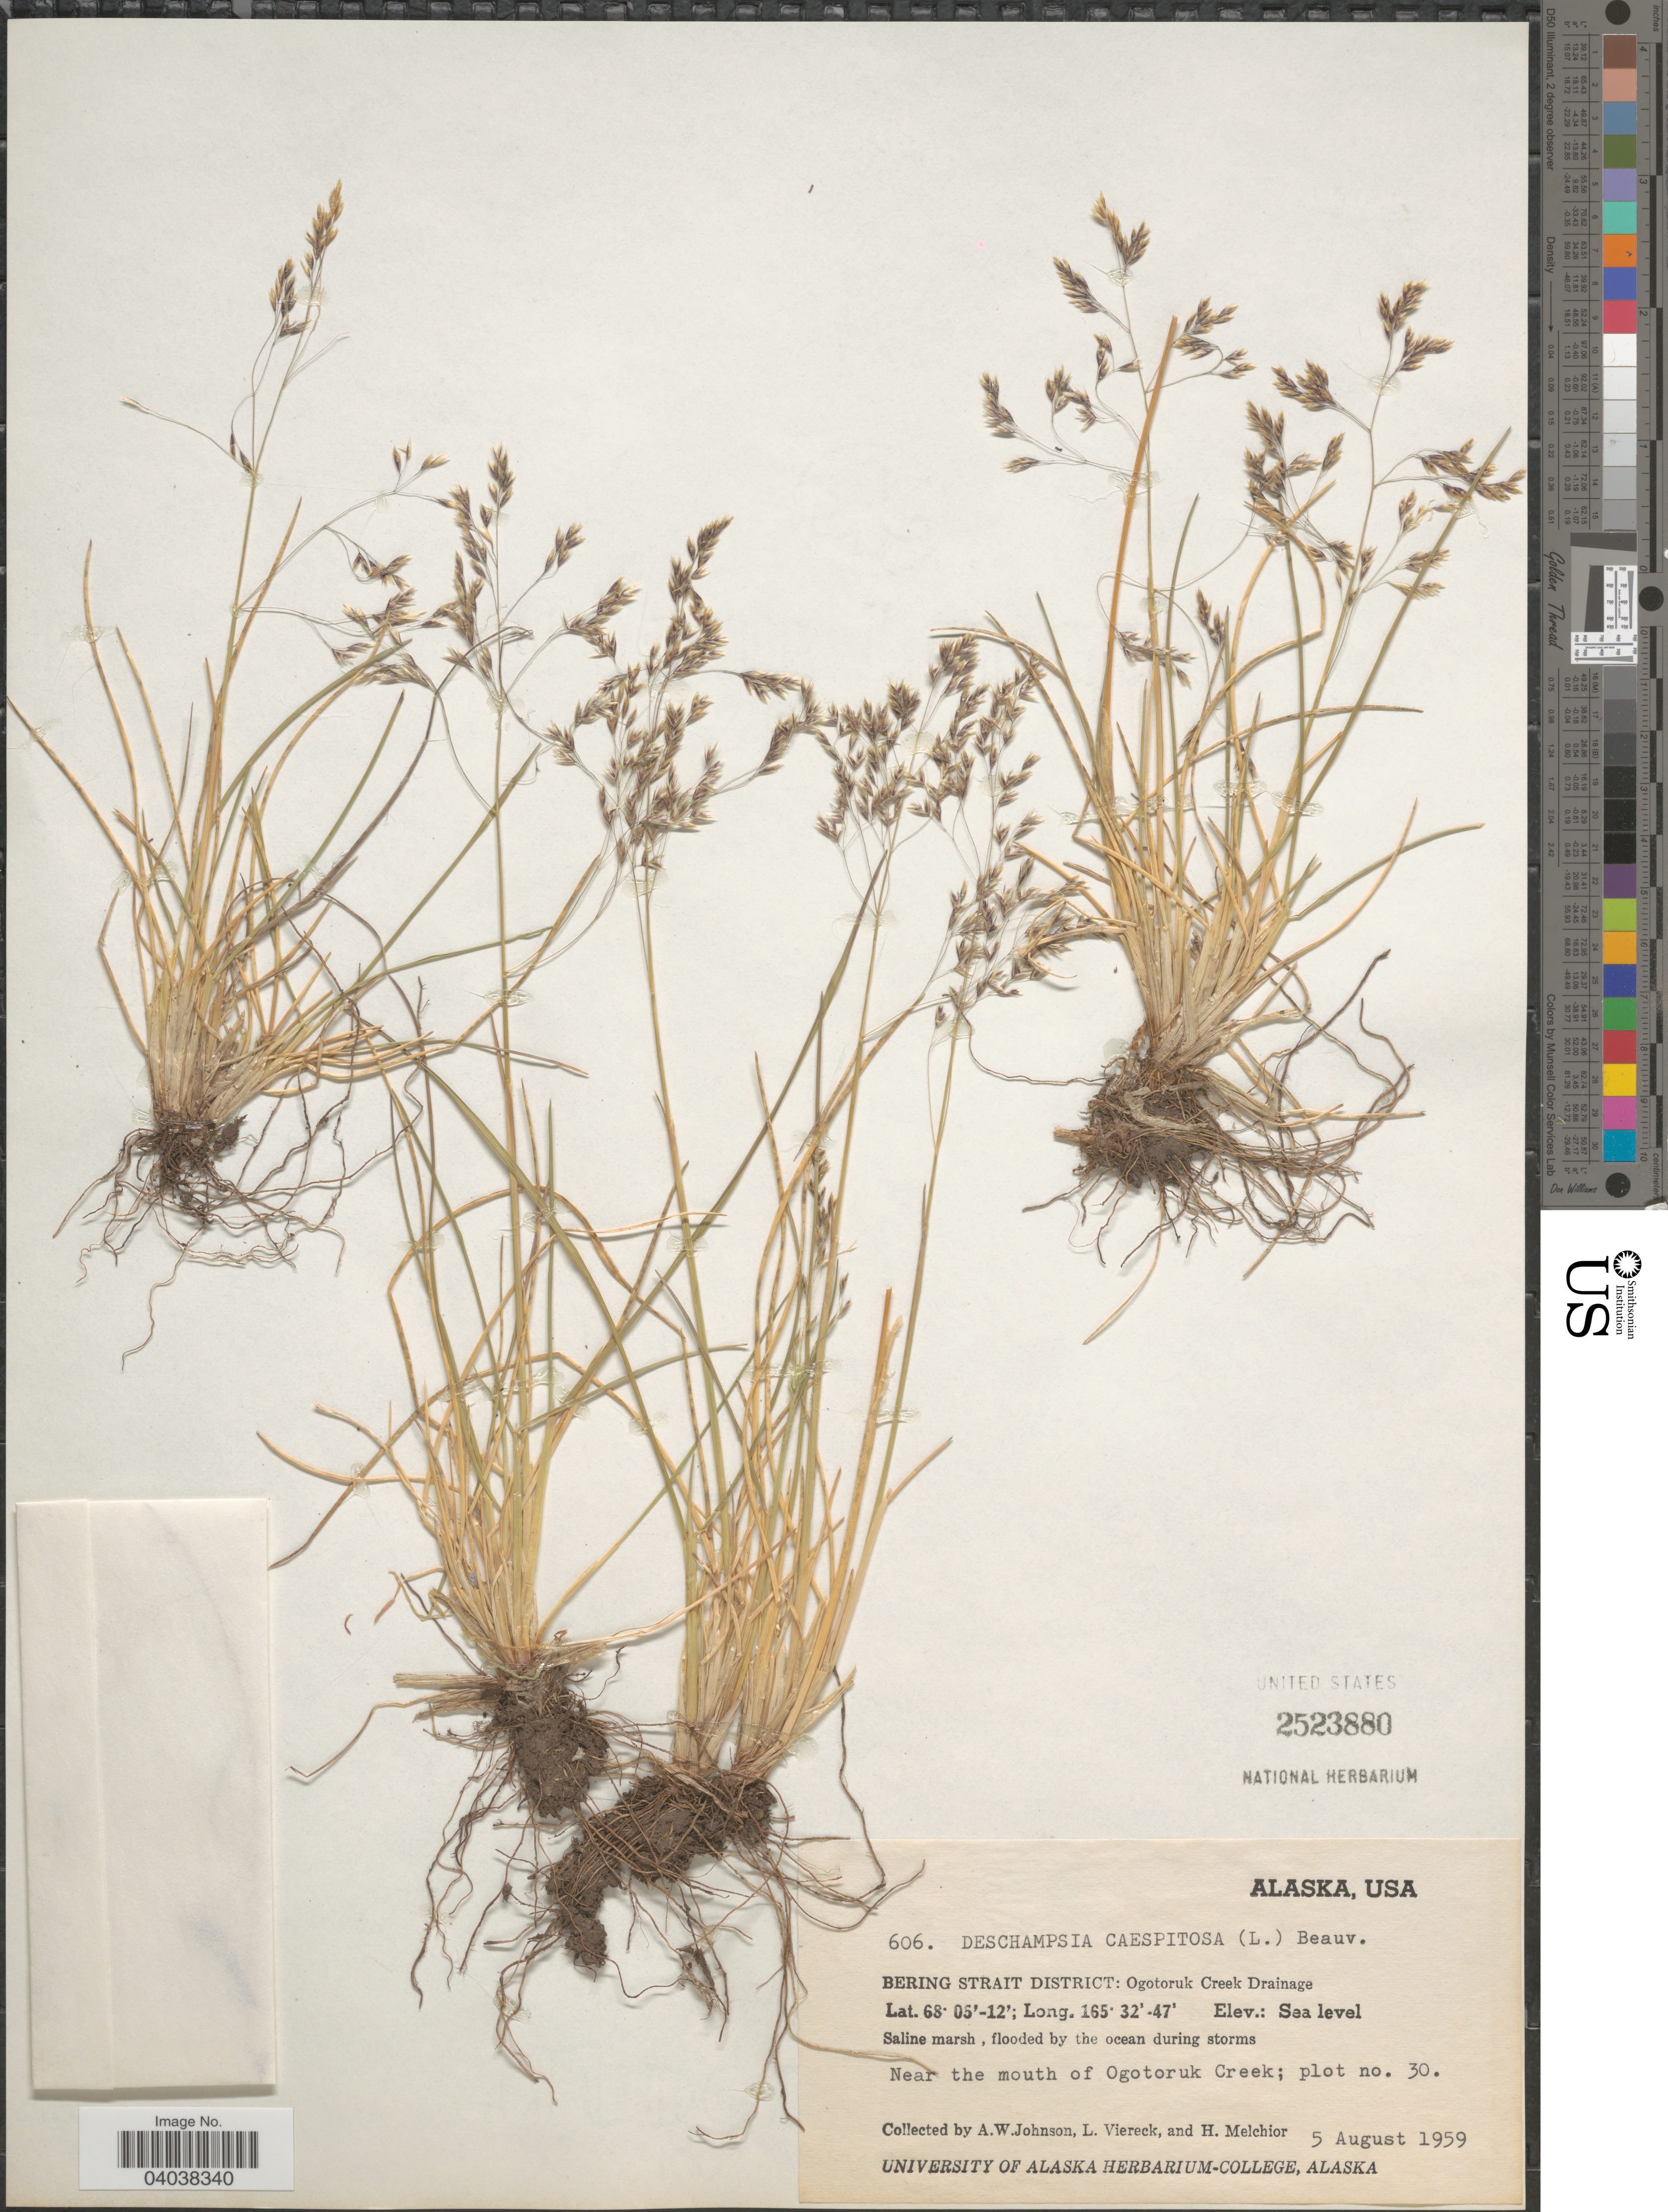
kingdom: Plantae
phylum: Tracheophyta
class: Liliopsida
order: Poales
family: Poaceae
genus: Deschampsia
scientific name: Deschampsia cespitosa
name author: (L.) P. Beauv.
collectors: A. W. Johnson, L. Viereck & H. Melchior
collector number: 606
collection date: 1959-08-05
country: United States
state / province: Alaska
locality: Bering Strait District: Ogotoruk Creek Drainage. Near the mouth of Ogotoruk Creek; plot no. 30.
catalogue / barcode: US 2523880